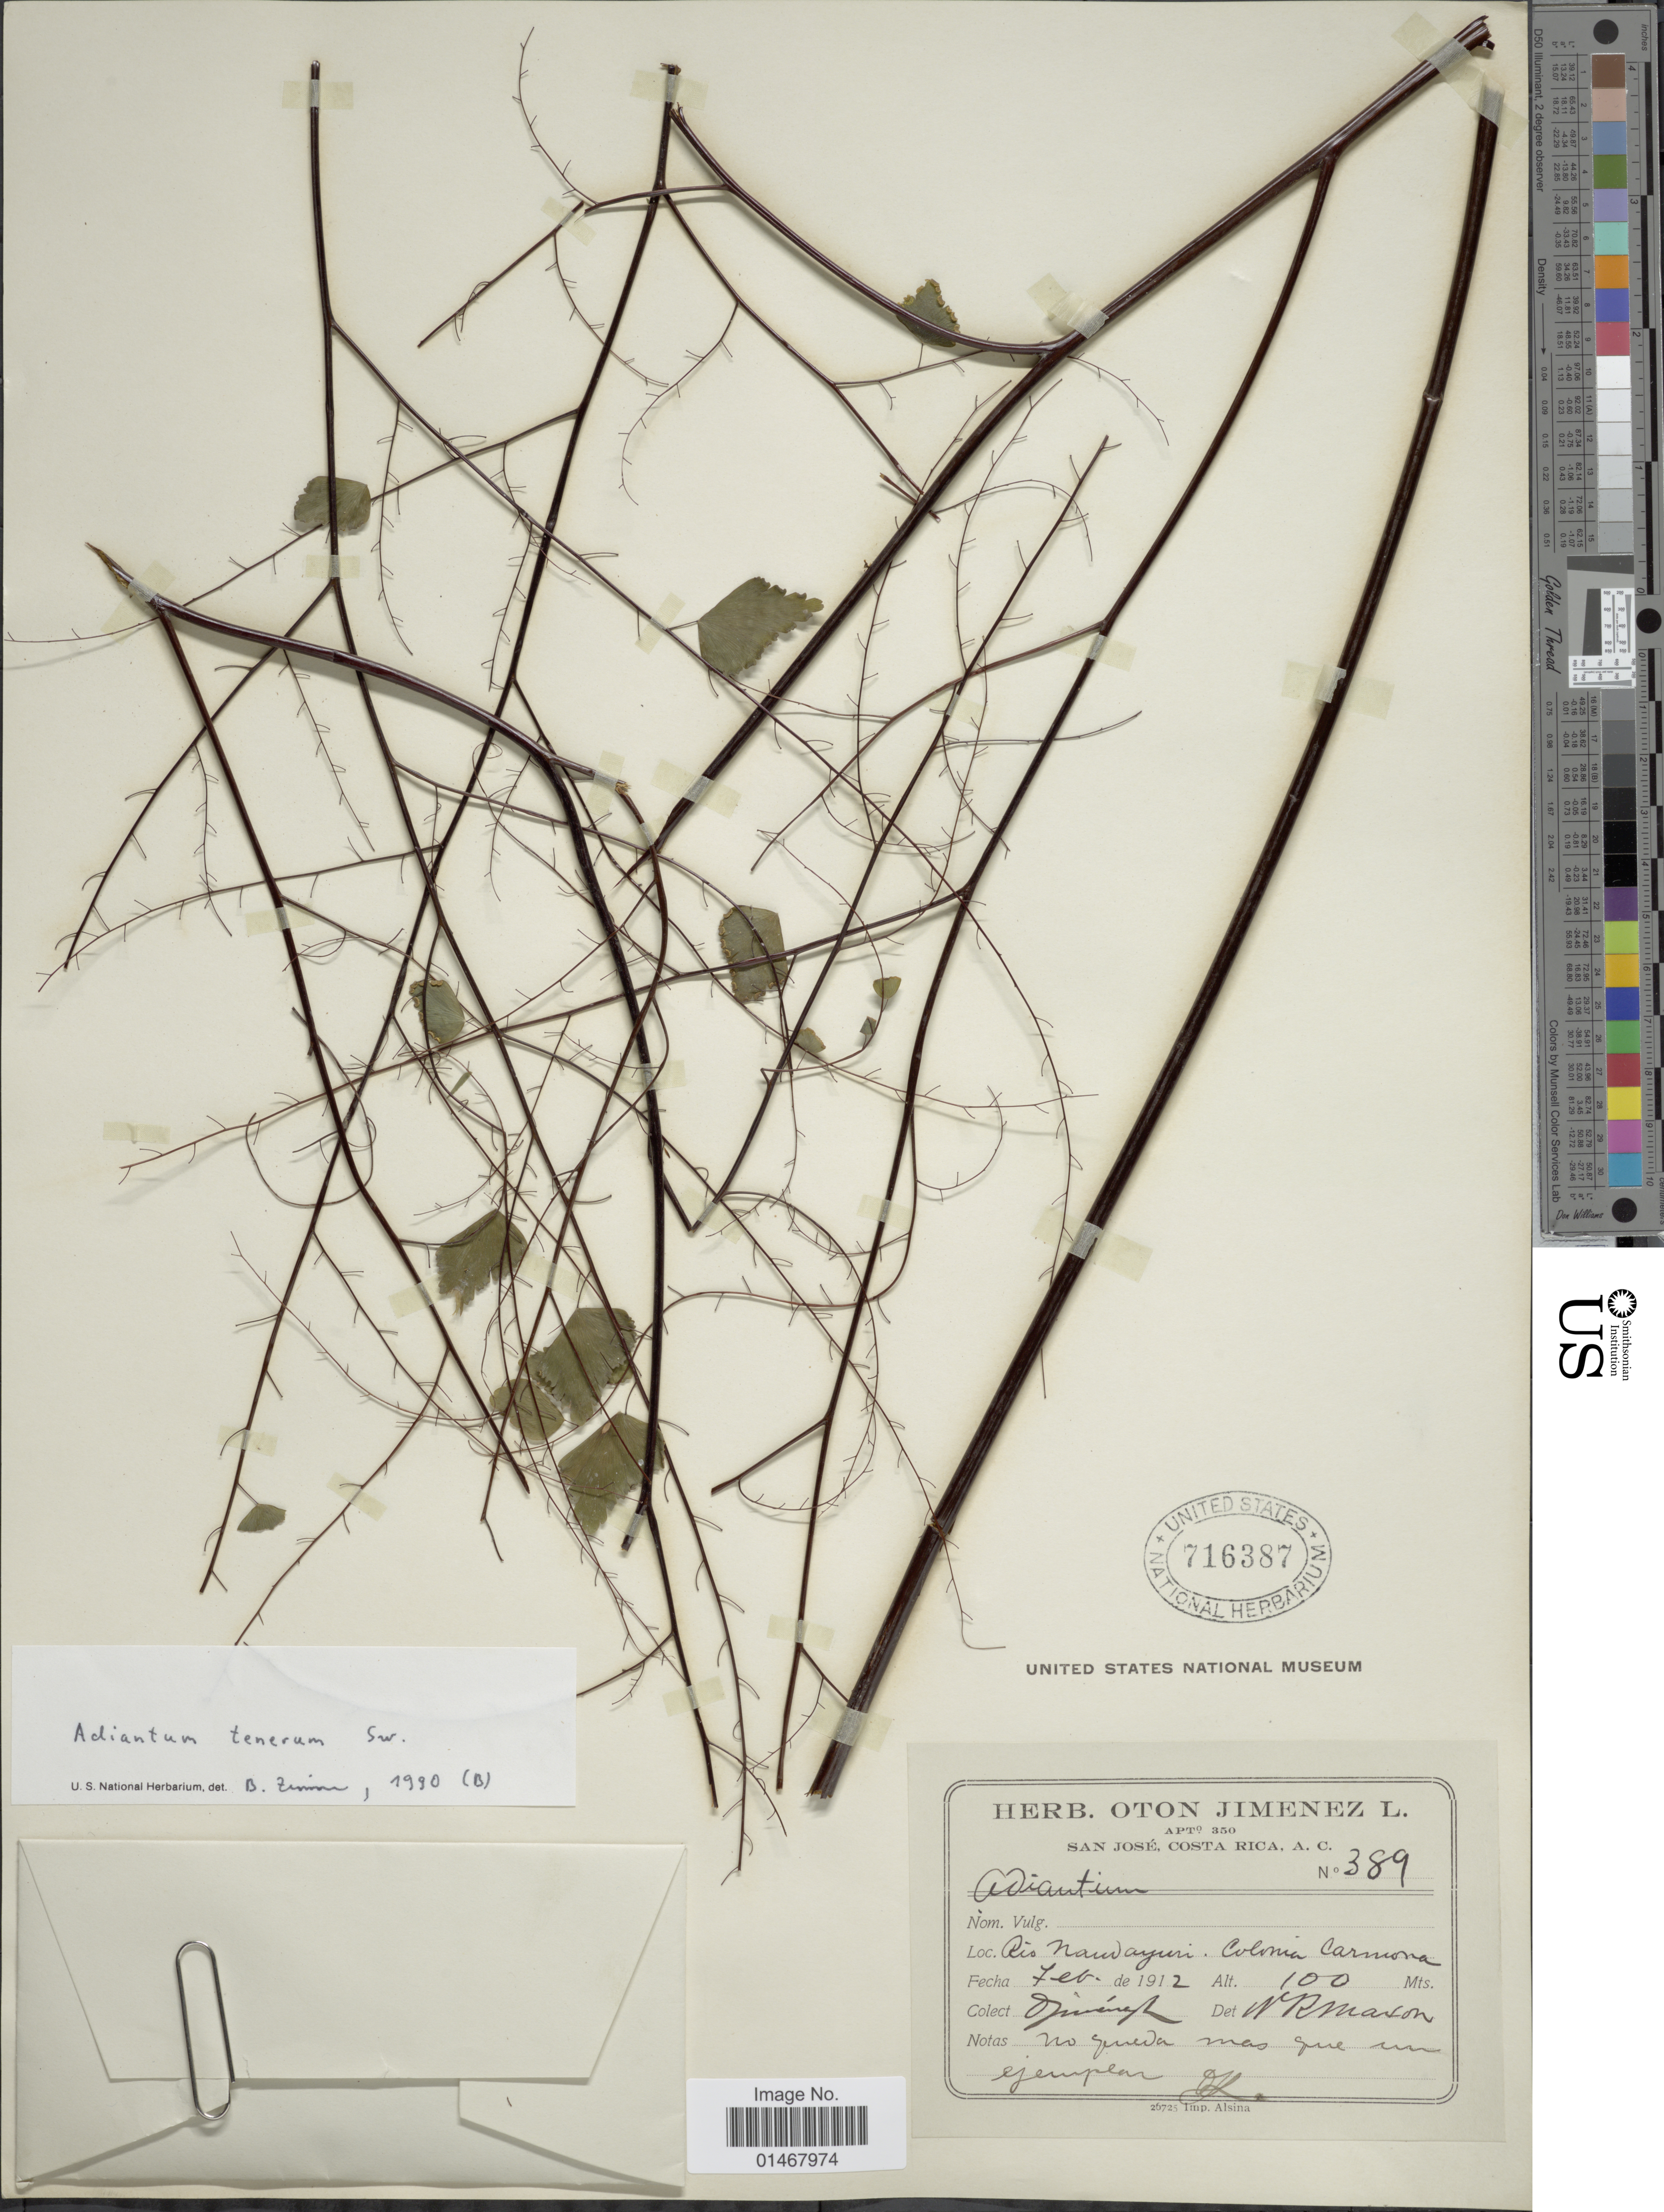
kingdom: Plantae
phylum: Tracheophyta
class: Polypodiopsida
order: Polypodiales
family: Pteridaceae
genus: Adiantum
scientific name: Adiantum tenerum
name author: Sw.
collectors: O. Jimenez L.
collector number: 389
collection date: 1912-02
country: Costa Rica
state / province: Guanacaste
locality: Río Nandayuri, Colonia Carmona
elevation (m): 100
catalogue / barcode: US 716387